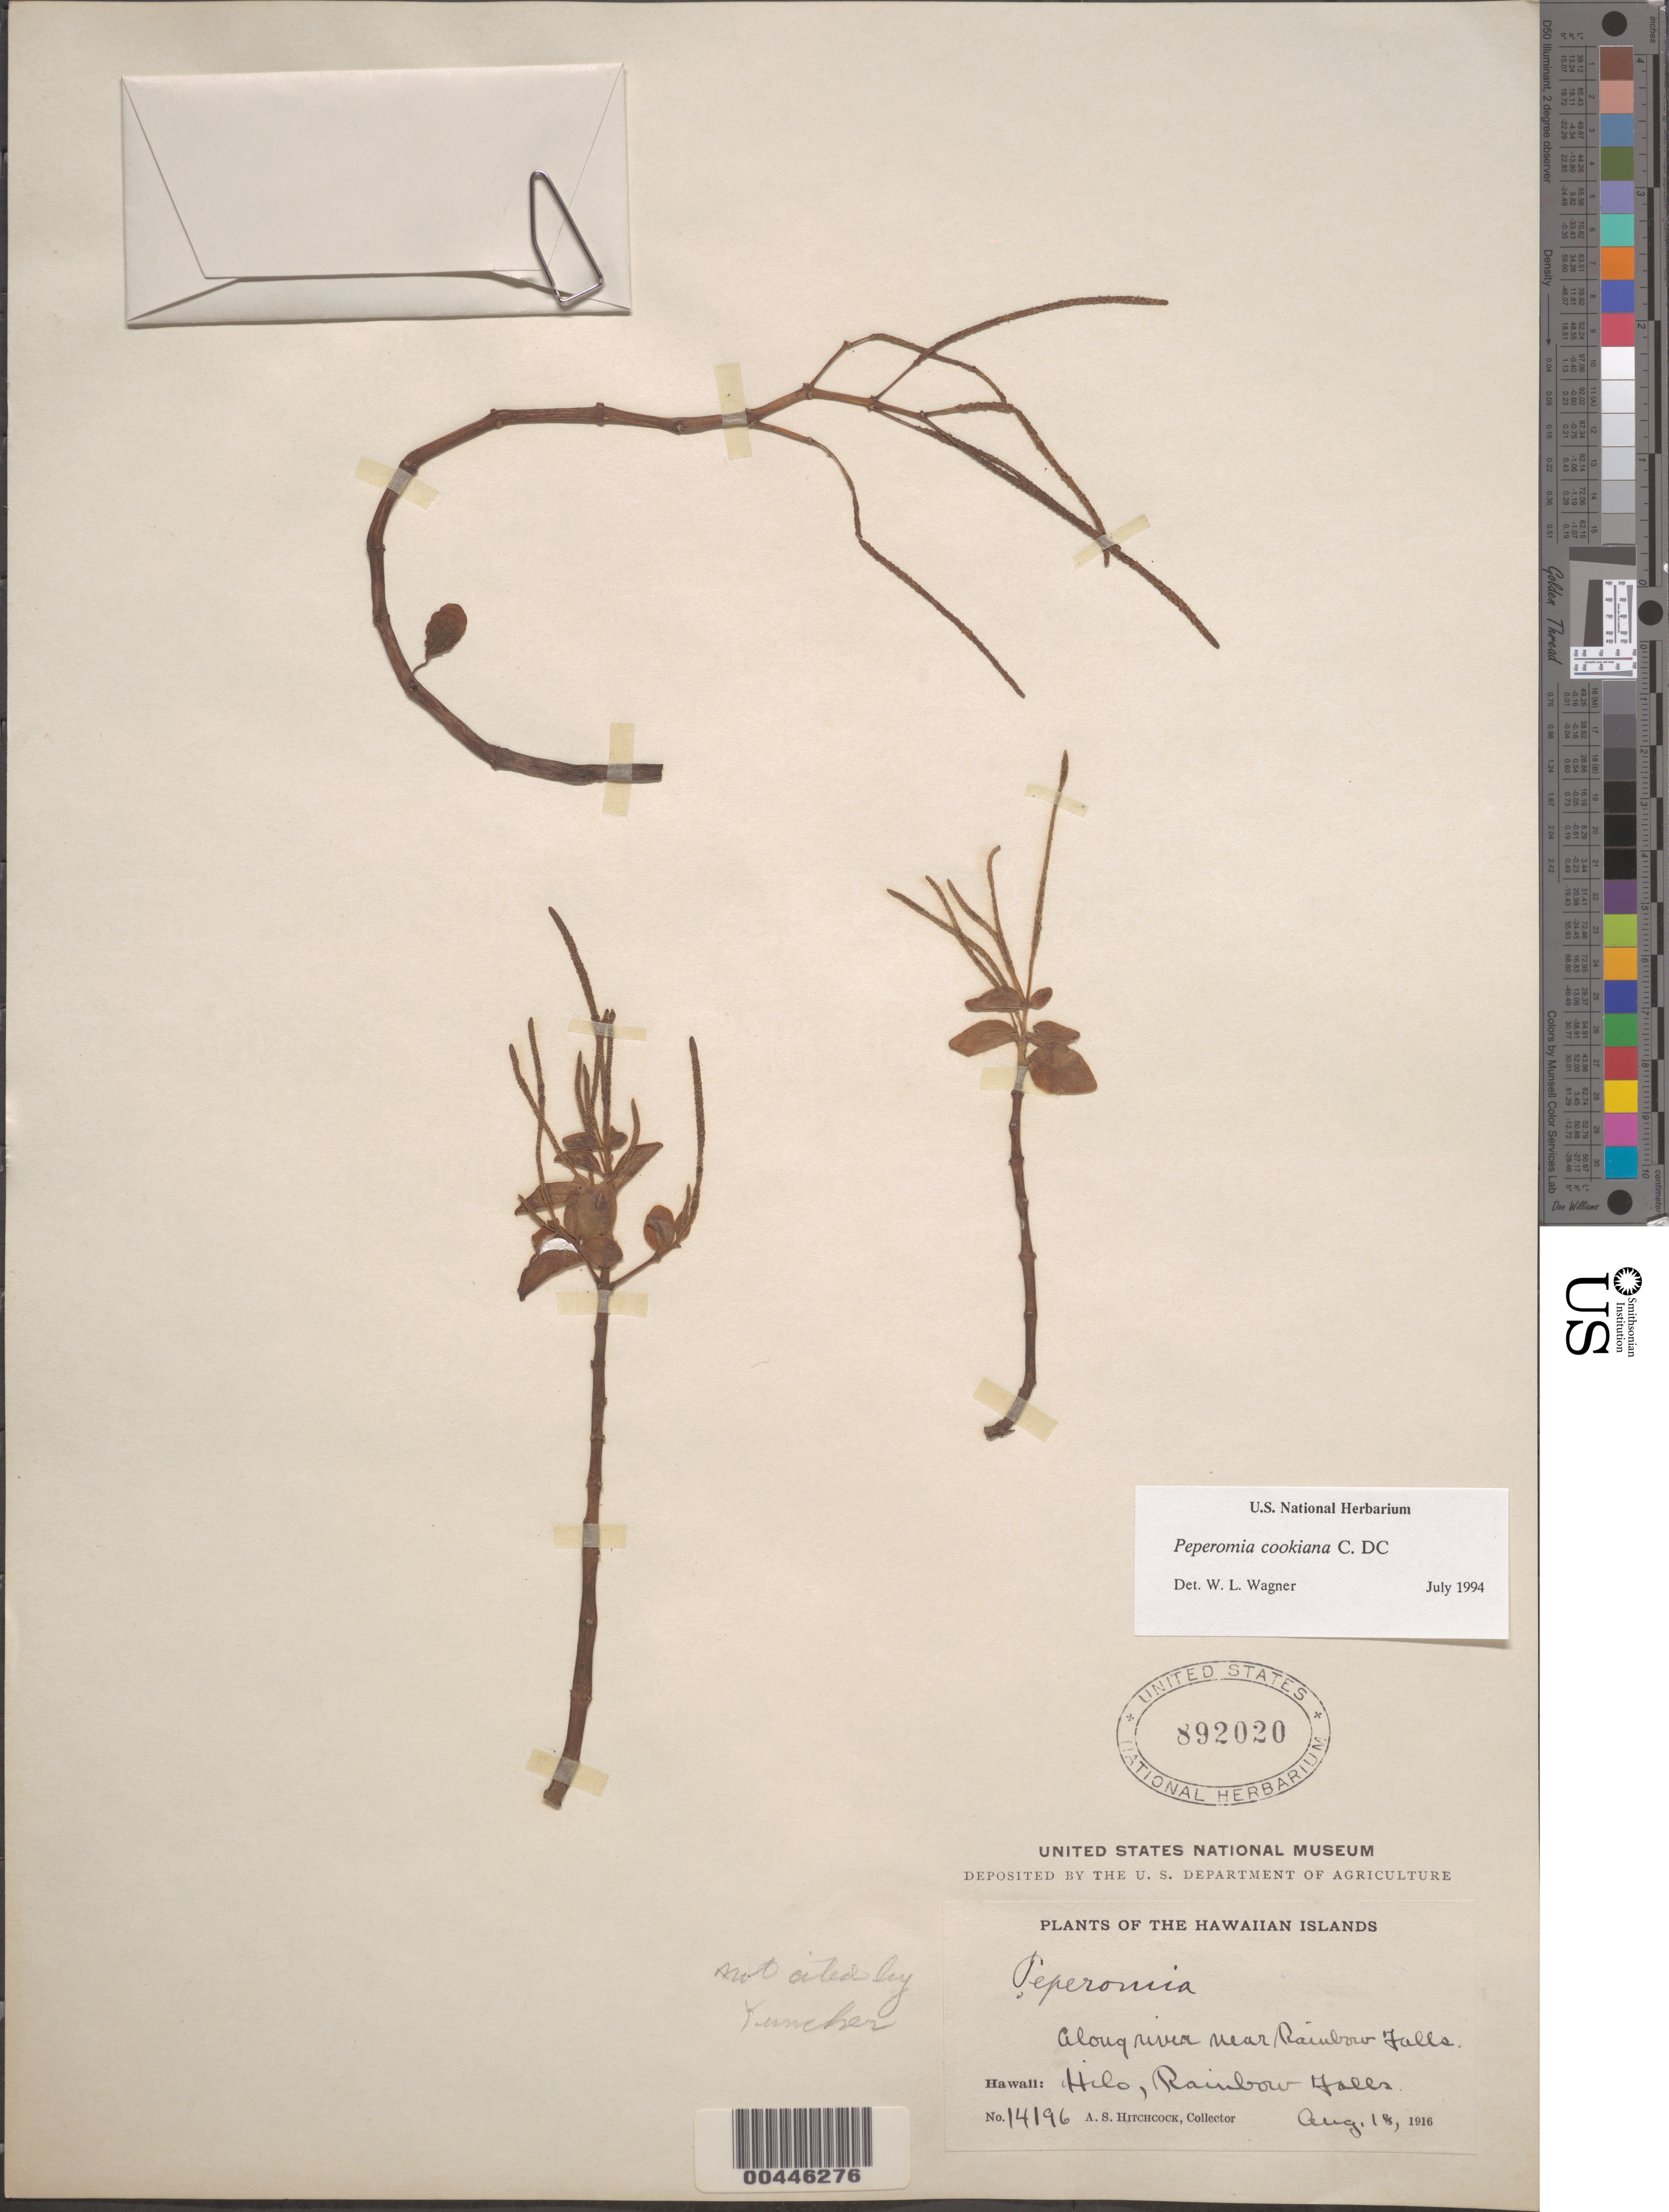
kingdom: Plantae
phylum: Tracheophyta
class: Magnoliopsida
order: Piperales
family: Piperaceae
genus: Peperomia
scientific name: Peperomia cookiana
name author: C. DC.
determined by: Wagner, W. L., (BOT), Smithsonian Institution - National Museum of Natural History (UNITED STATES)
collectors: A. S. Hitchcock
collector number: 14196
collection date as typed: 18 Aug 1916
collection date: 1916-08-18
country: United States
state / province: Hawaii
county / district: Hawaii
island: Hawaii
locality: Hilo, along river near Rainbow Falls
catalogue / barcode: US 892020